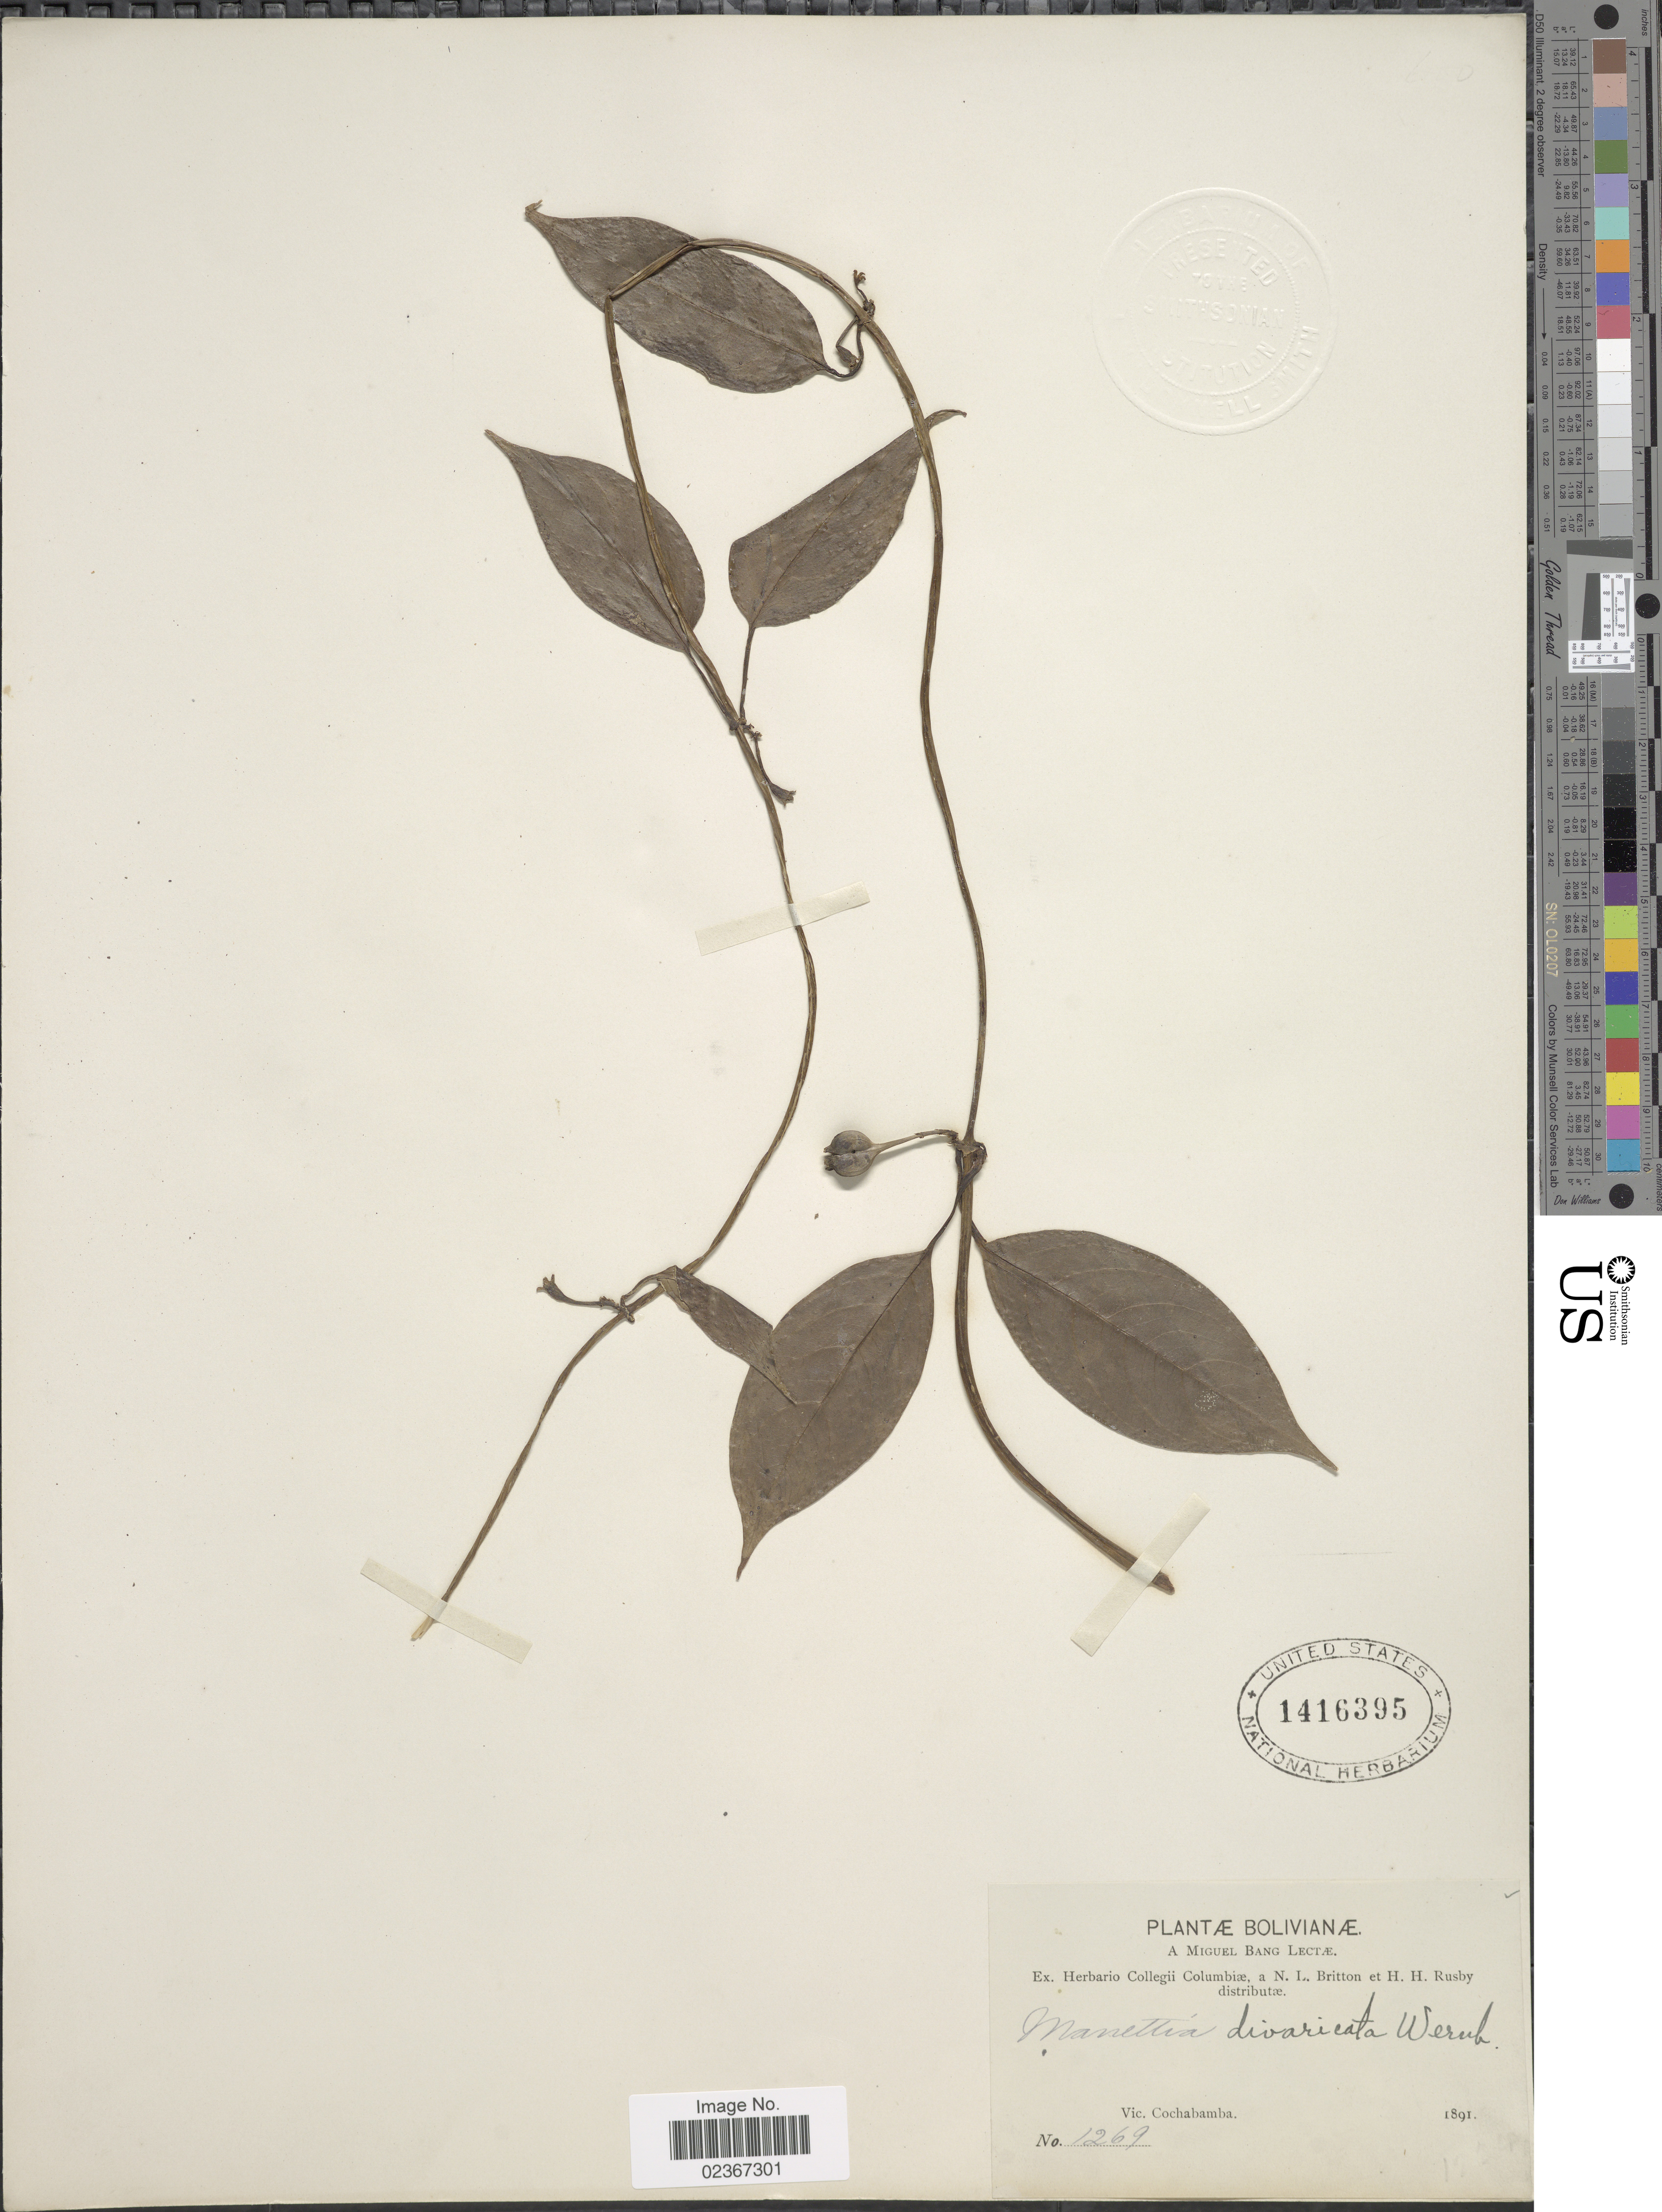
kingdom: Plantae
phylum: Tracheophyta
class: Magnoliopsida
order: Gentianales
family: Rubiaceae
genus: Manettia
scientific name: Manettia divaricata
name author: Wernham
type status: Syntype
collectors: M. Bang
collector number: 1269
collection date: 1891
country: Bolivia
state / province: Cochabamba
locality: Vic. Cochabamba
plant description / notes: Annotated by J.H. Kirkbride, Jr. (2021) as as isolectotype (ined.)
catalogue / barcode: US 1416395